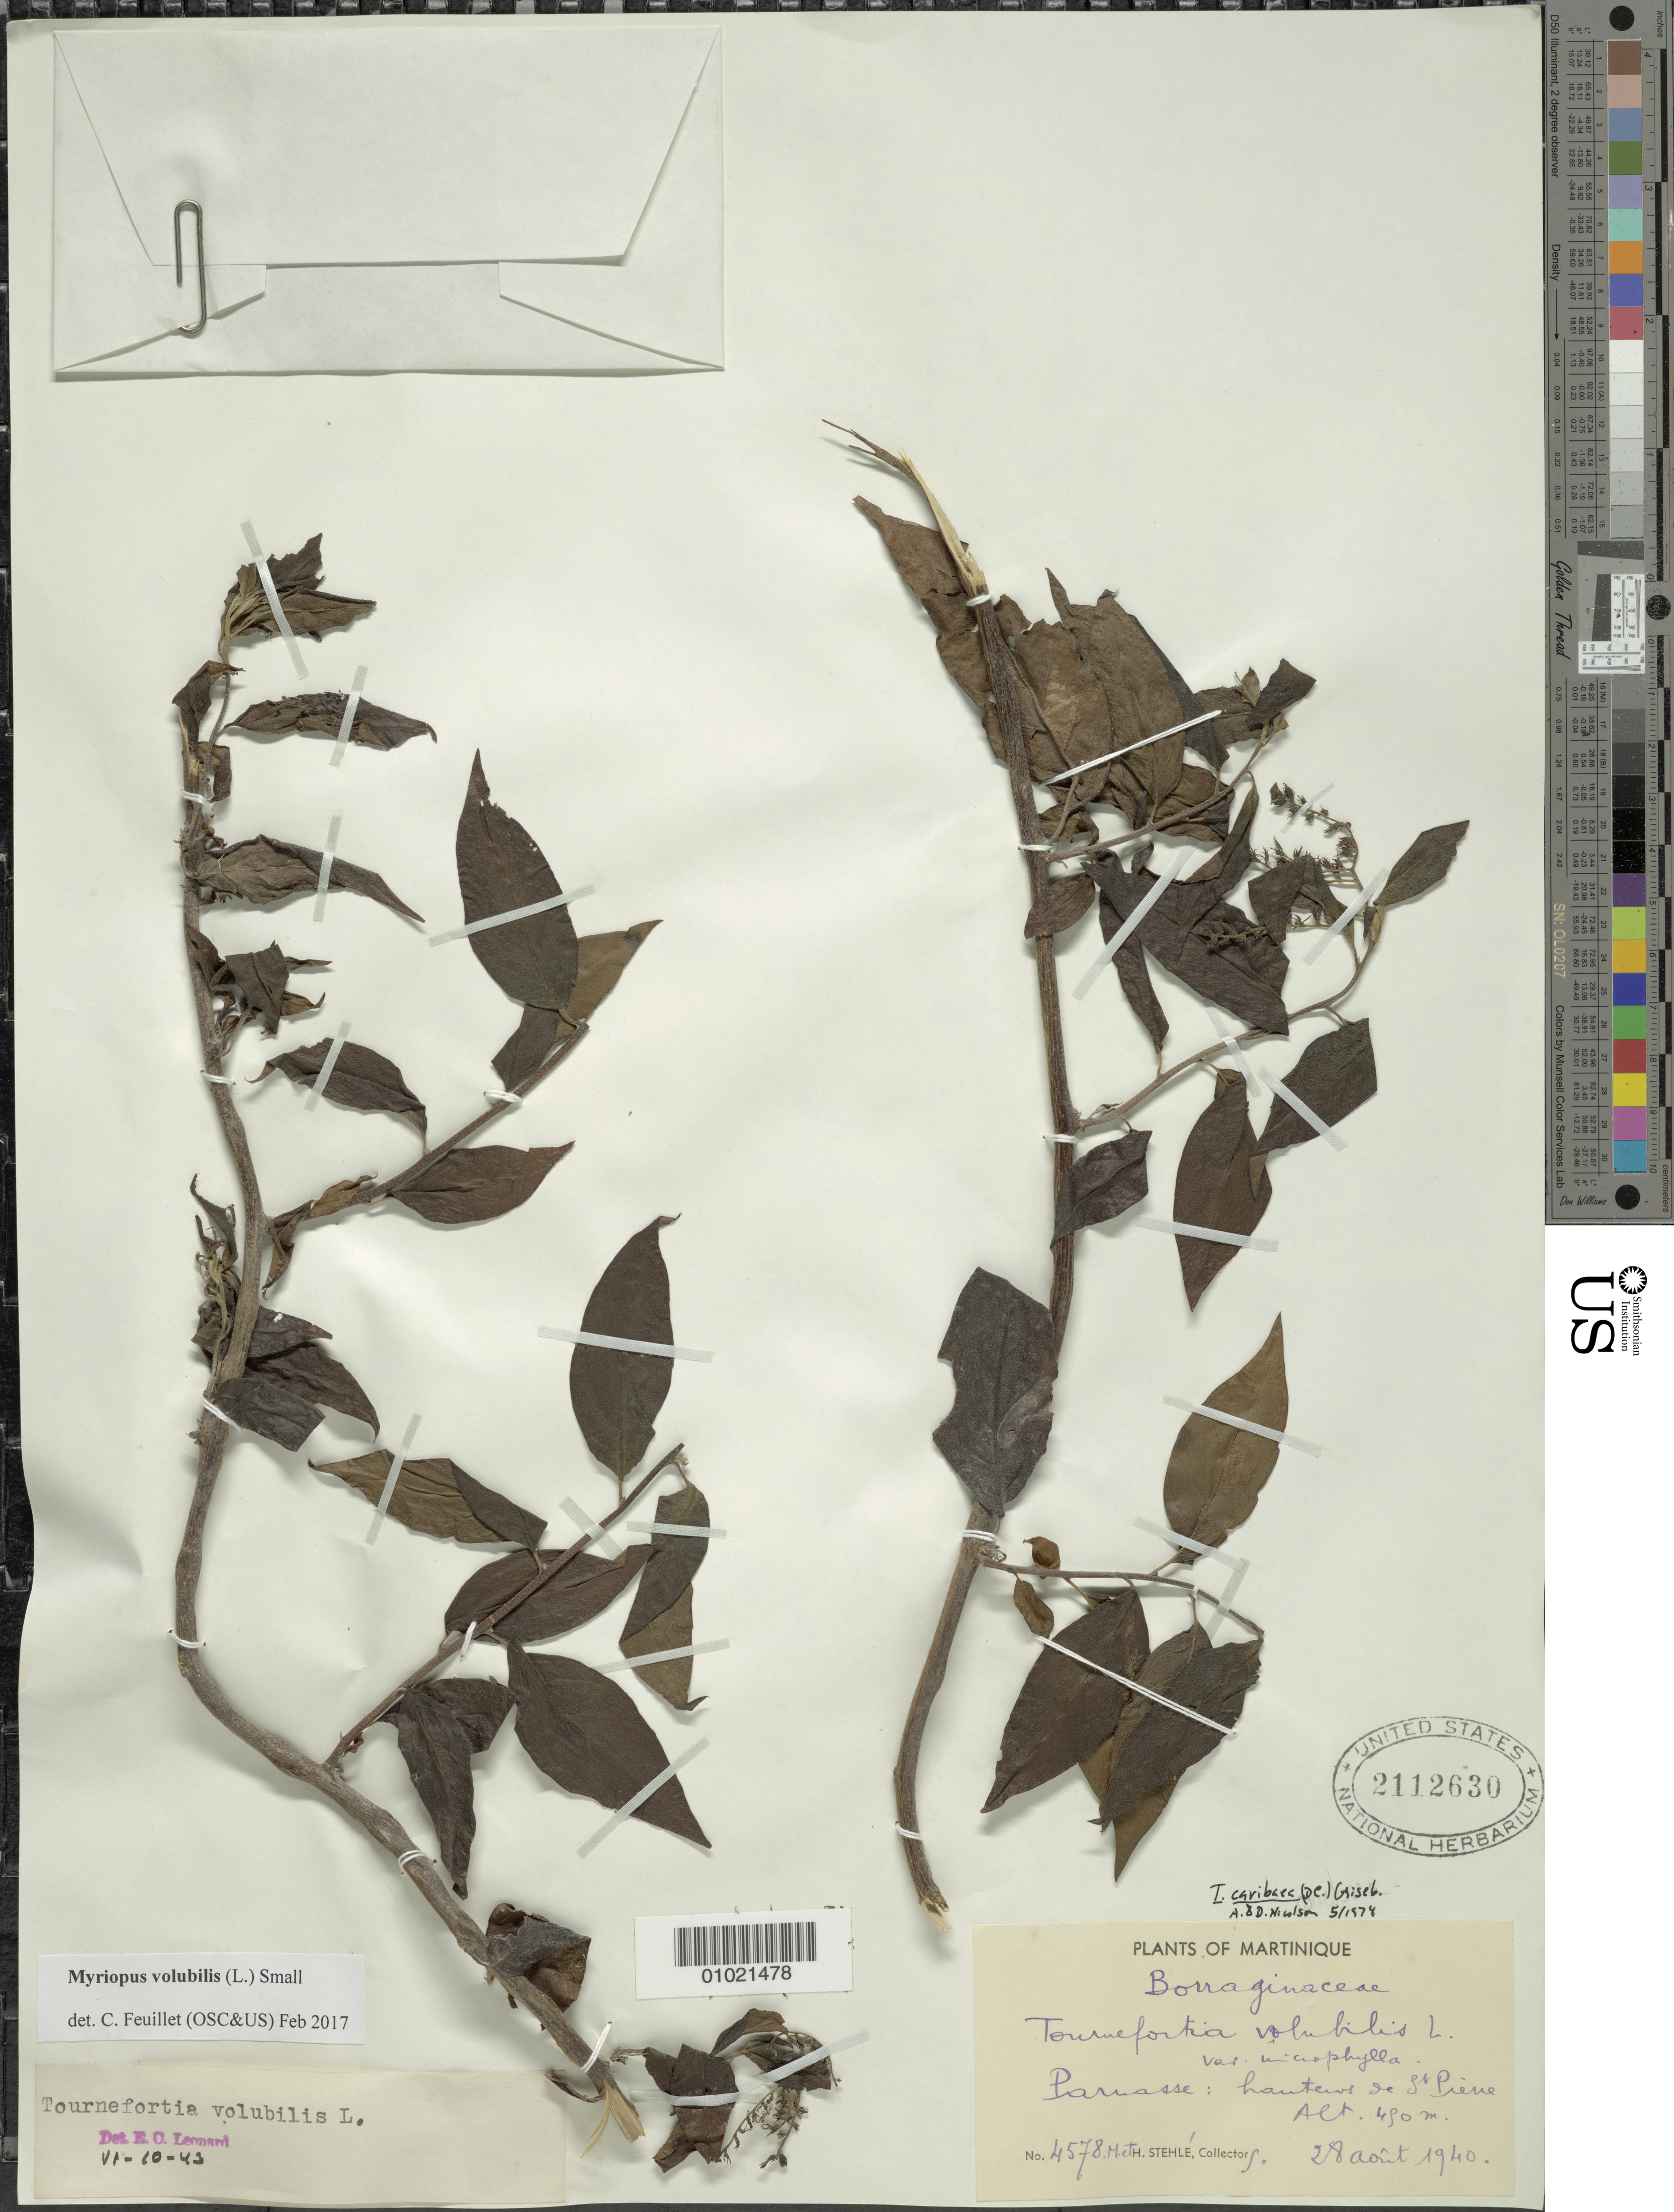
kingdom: Plantae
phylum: Tracheophyta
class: Magnoliopsida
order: Boraginales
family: Heliotropiaceae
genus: Myriopus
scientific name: Myriopus volubilis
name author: (L.) Small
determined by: Feuillet, C.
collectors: H. Stehlé & M. Stehlé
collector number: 4578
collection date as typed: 28 Aug 1940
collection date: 1940-08-28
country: Martinique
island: Martinique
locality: Baruasse: hauteus se Sb Pierue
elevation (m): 450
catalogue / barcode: US 2112630